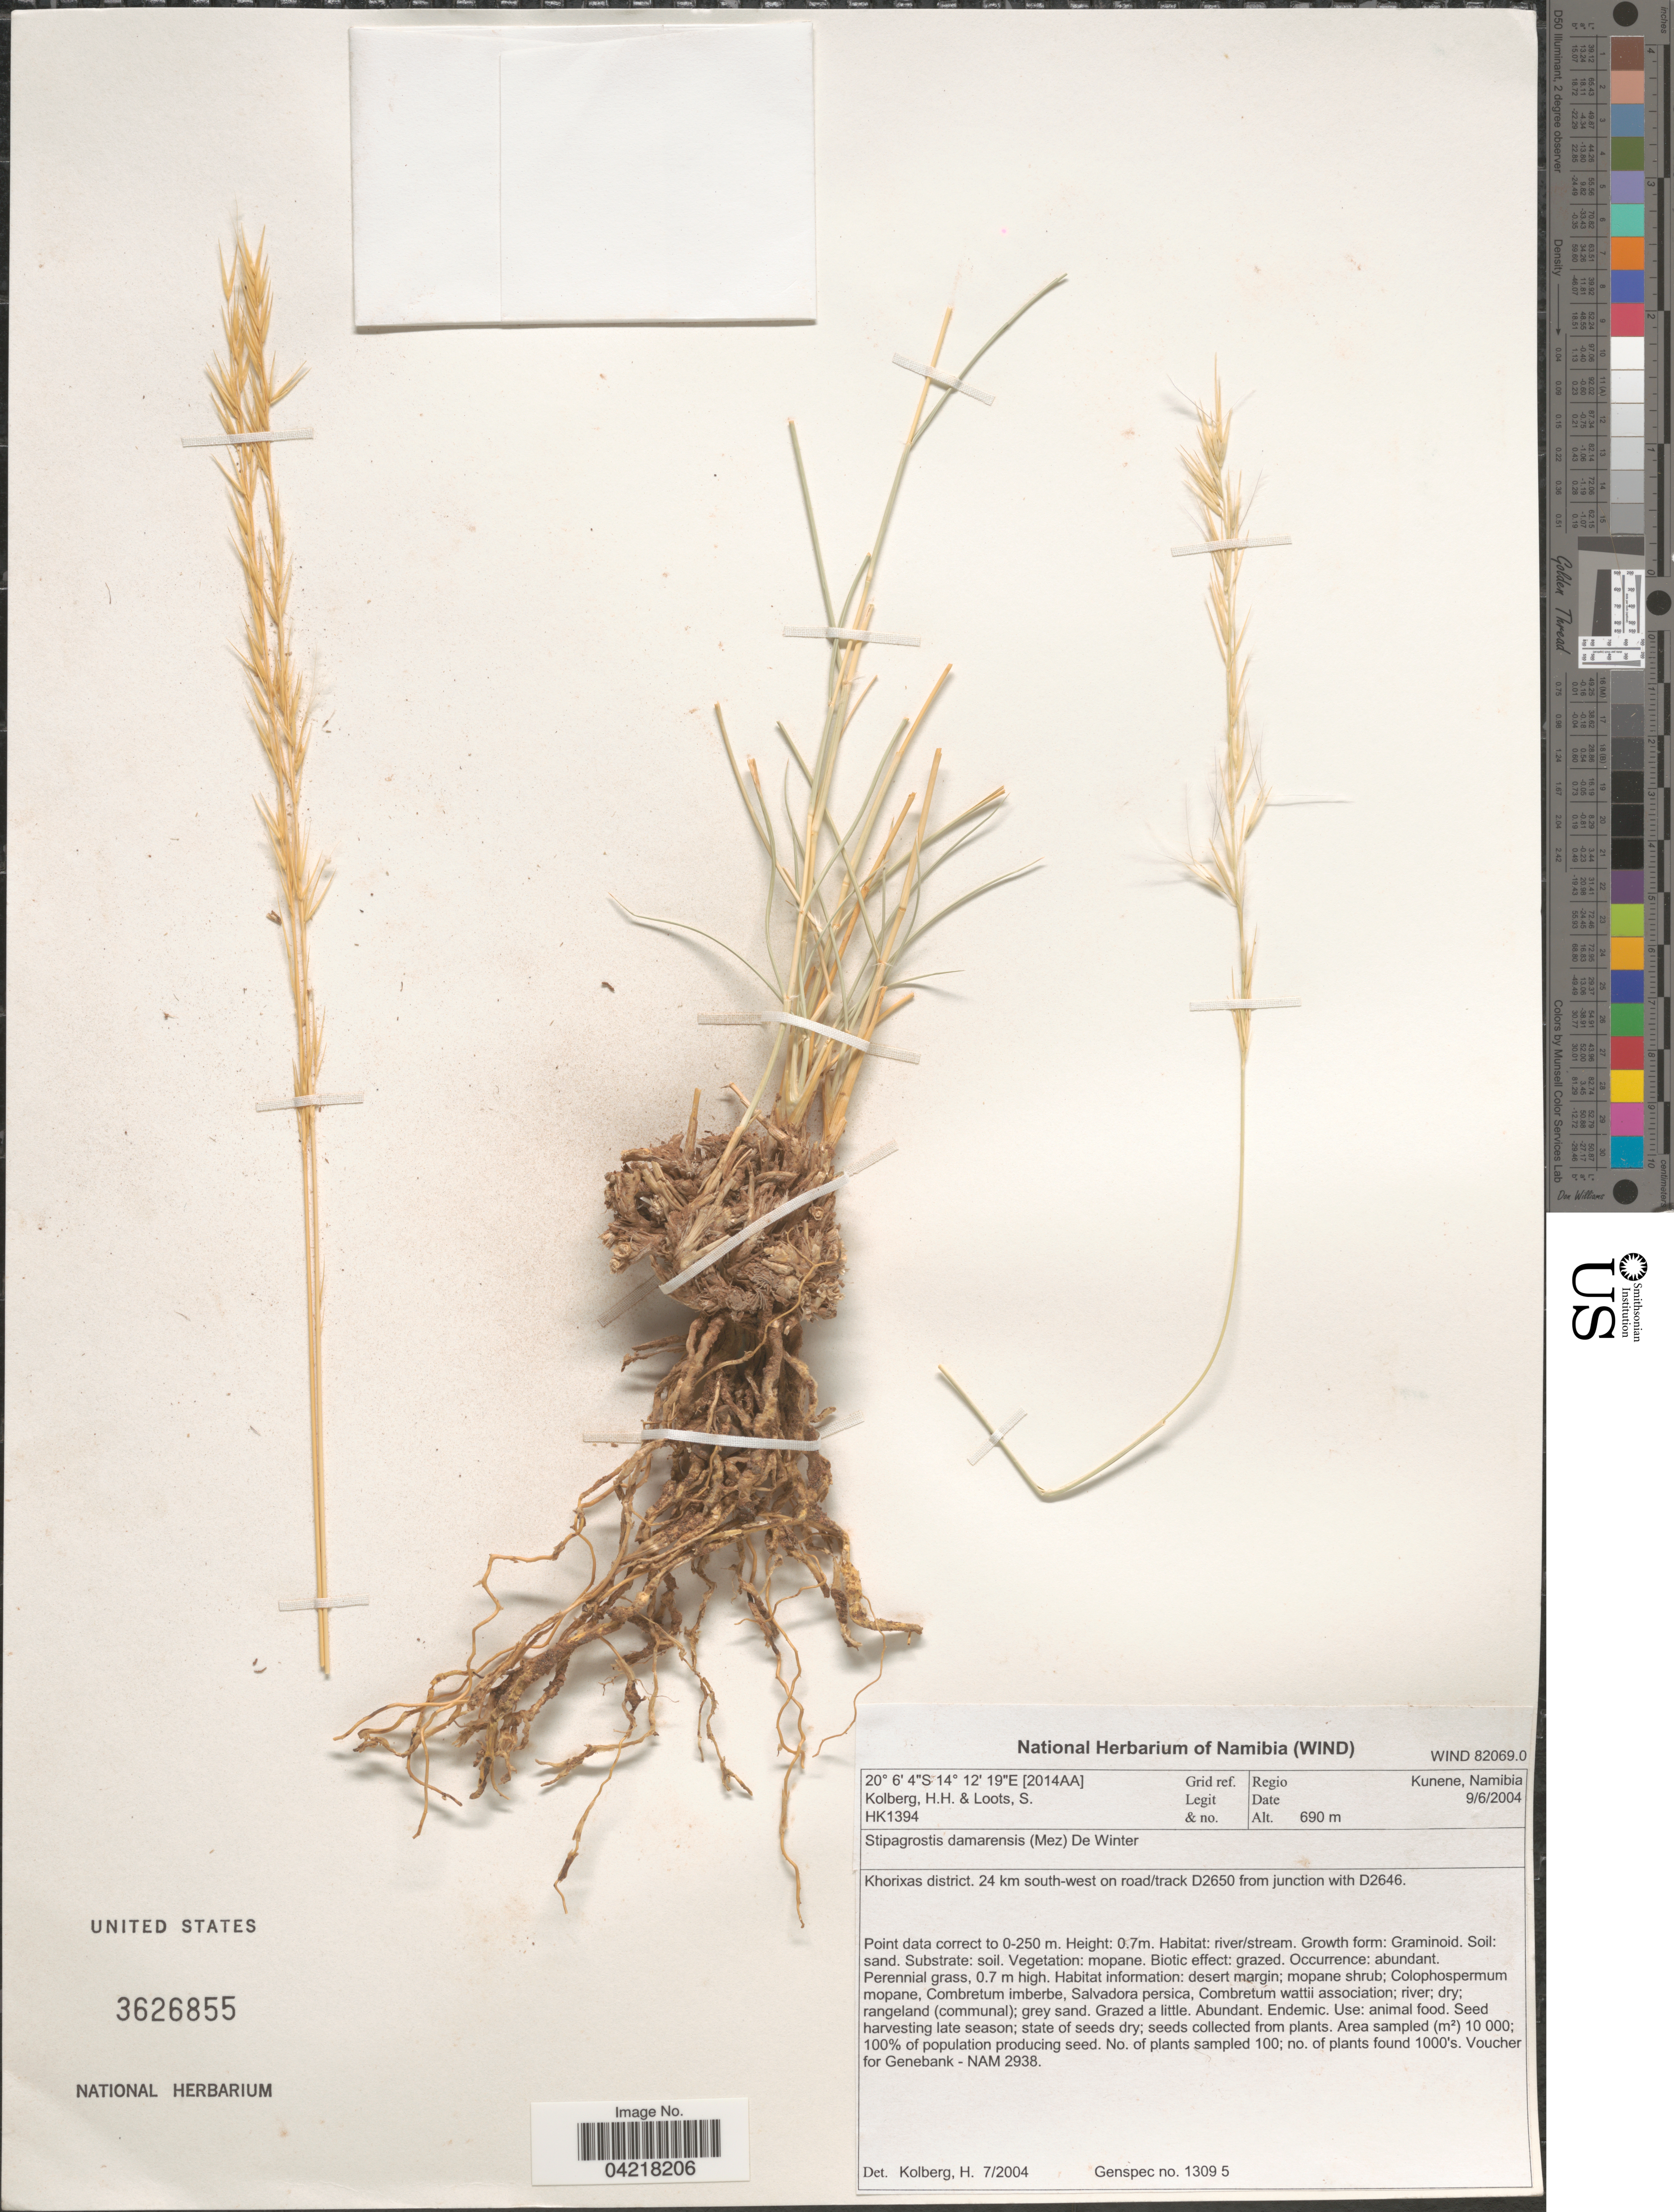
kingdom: Plantae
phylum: Tracheophyta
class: Liliopsida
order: Poales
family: Poaceae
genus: Stipagrostis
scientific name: Stipagrostis damarensis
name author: (Mez) De Winter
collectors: H. H. Kolberg & S. Loots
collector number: HK1394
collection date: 2004-06-09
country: Namibia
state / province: Kunene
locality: Khorixas district. 24 km south-west on road/track D2650 from junction with D2646.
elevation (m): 690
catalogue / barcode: US 3626855